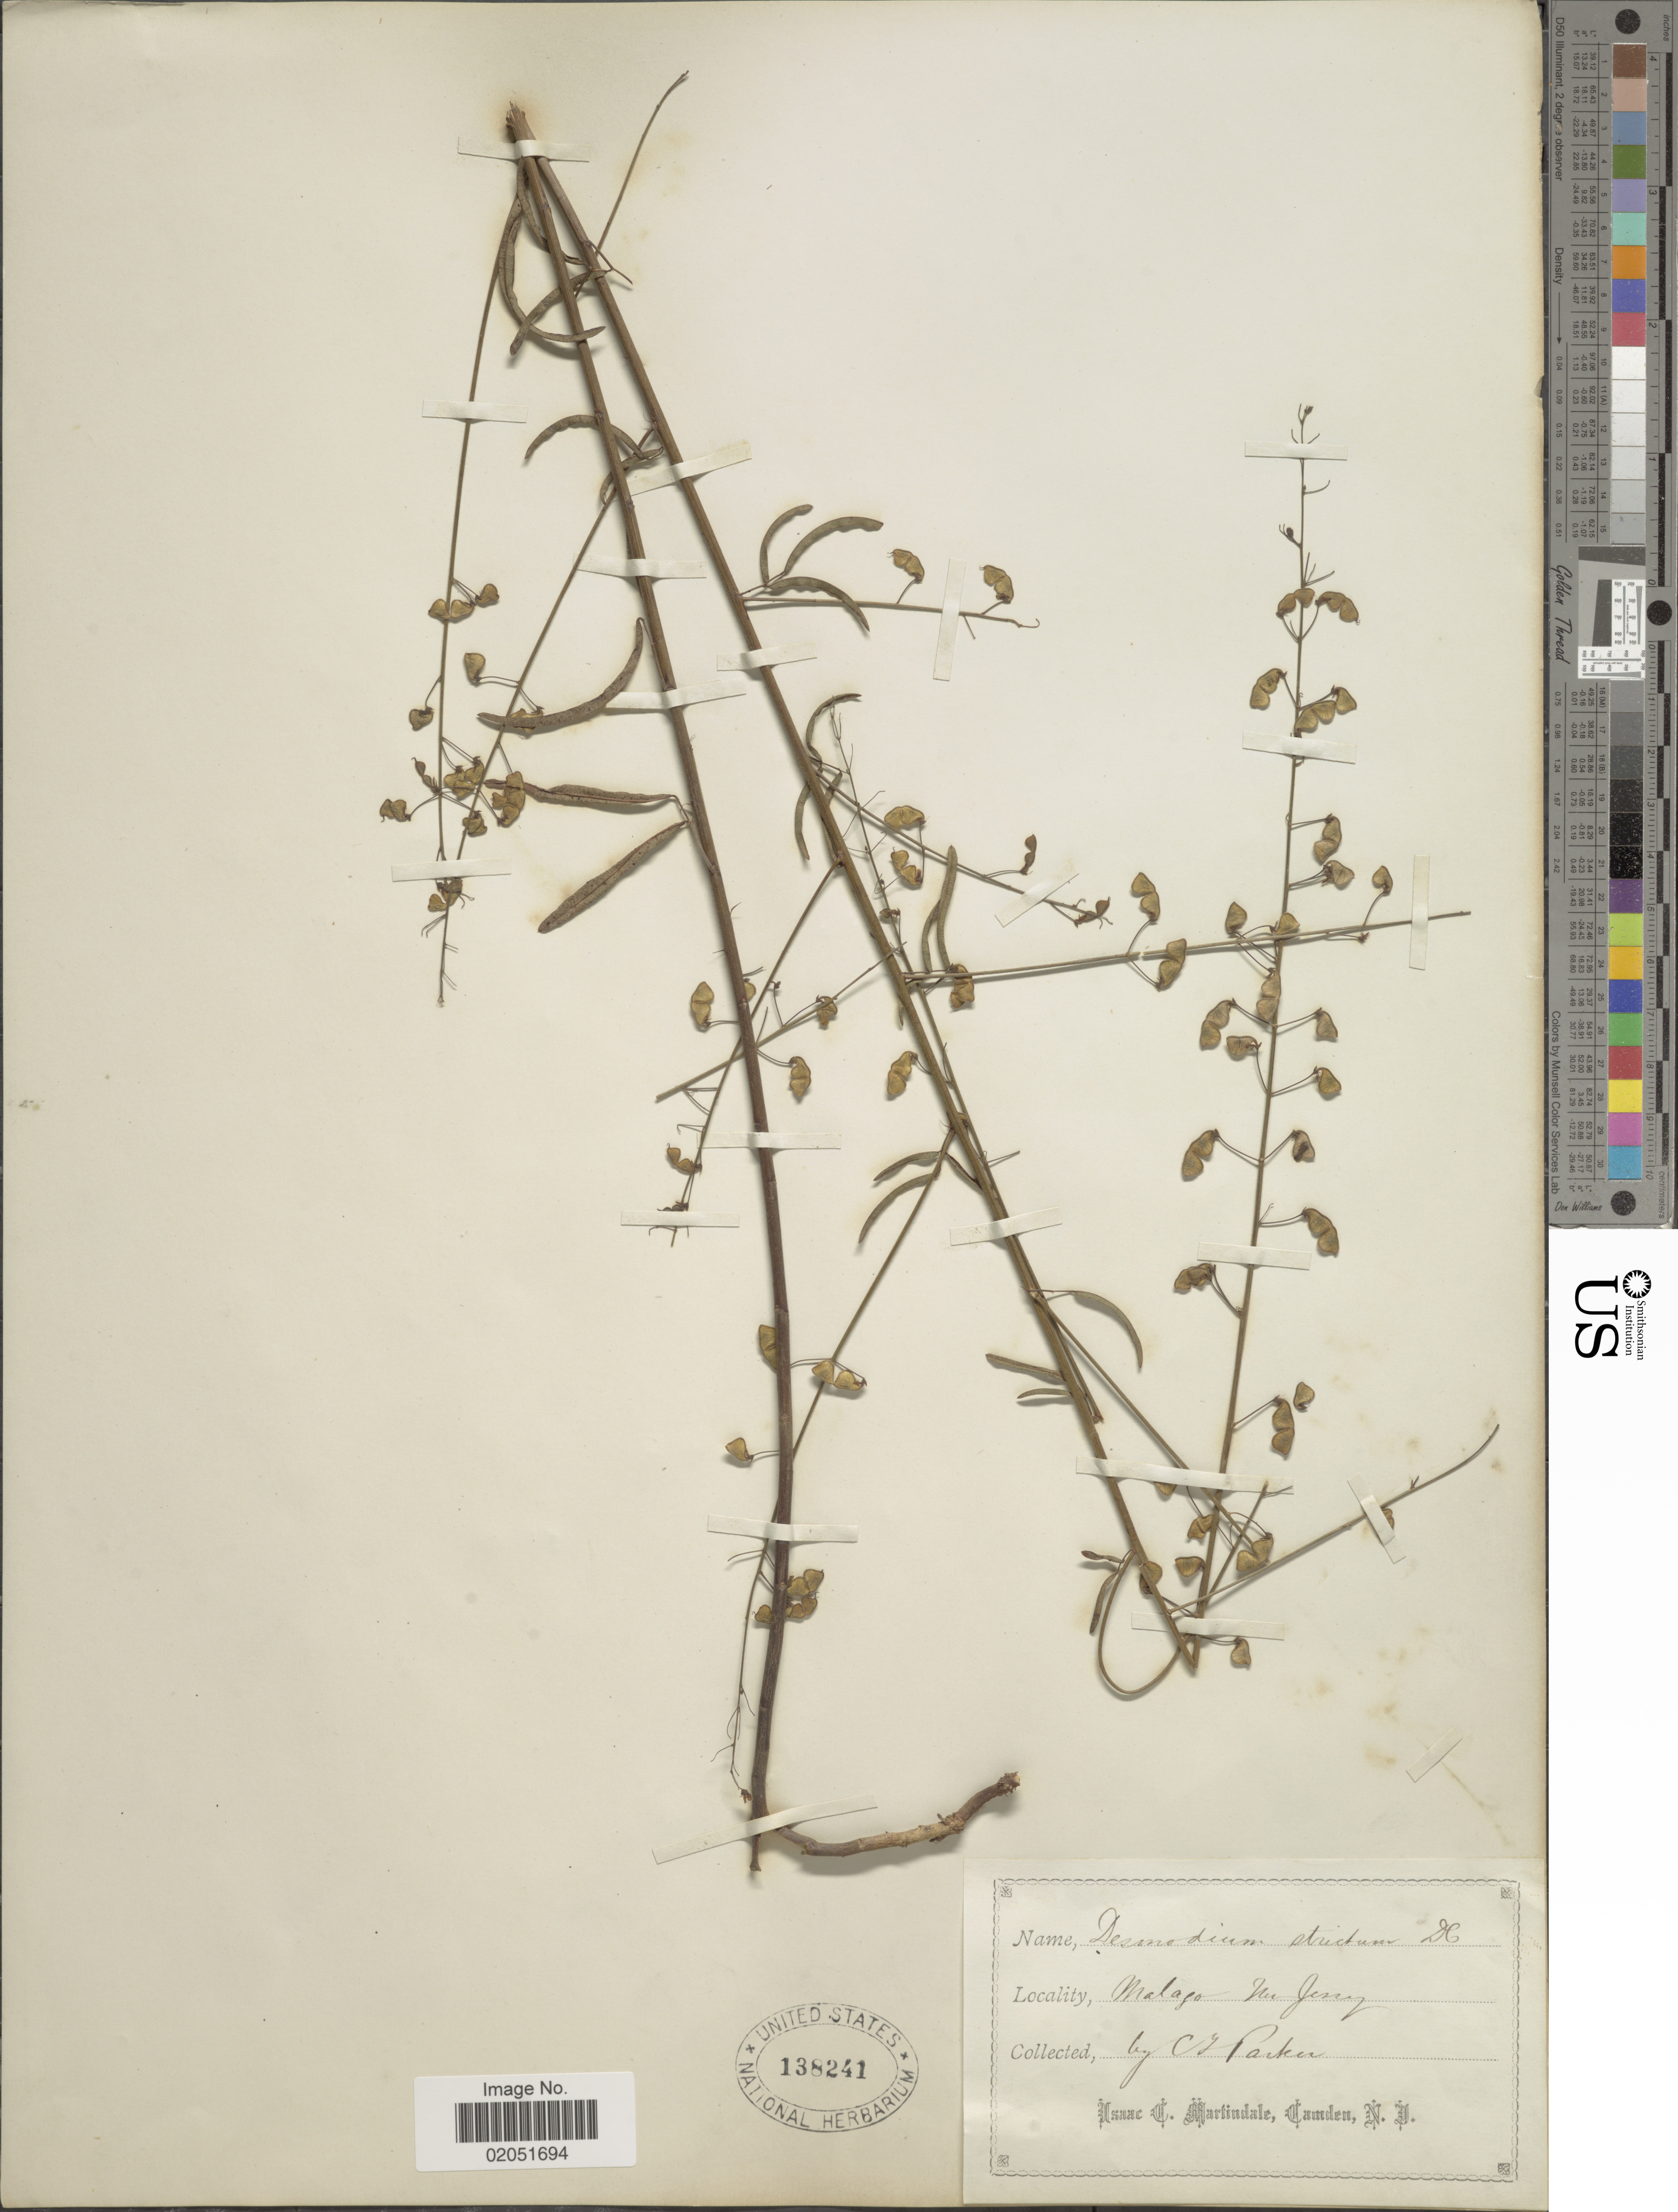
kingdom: Plantae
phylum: Tracheophyta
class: Magnoliopsida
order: Fabales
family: Fabaceae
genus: Desmodium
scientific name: Desmodium strictum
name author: (Pursh) DC.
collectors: C. F. Parker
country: United States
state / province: New Jersey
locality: Malago, New Jersey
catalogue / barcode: US 138241